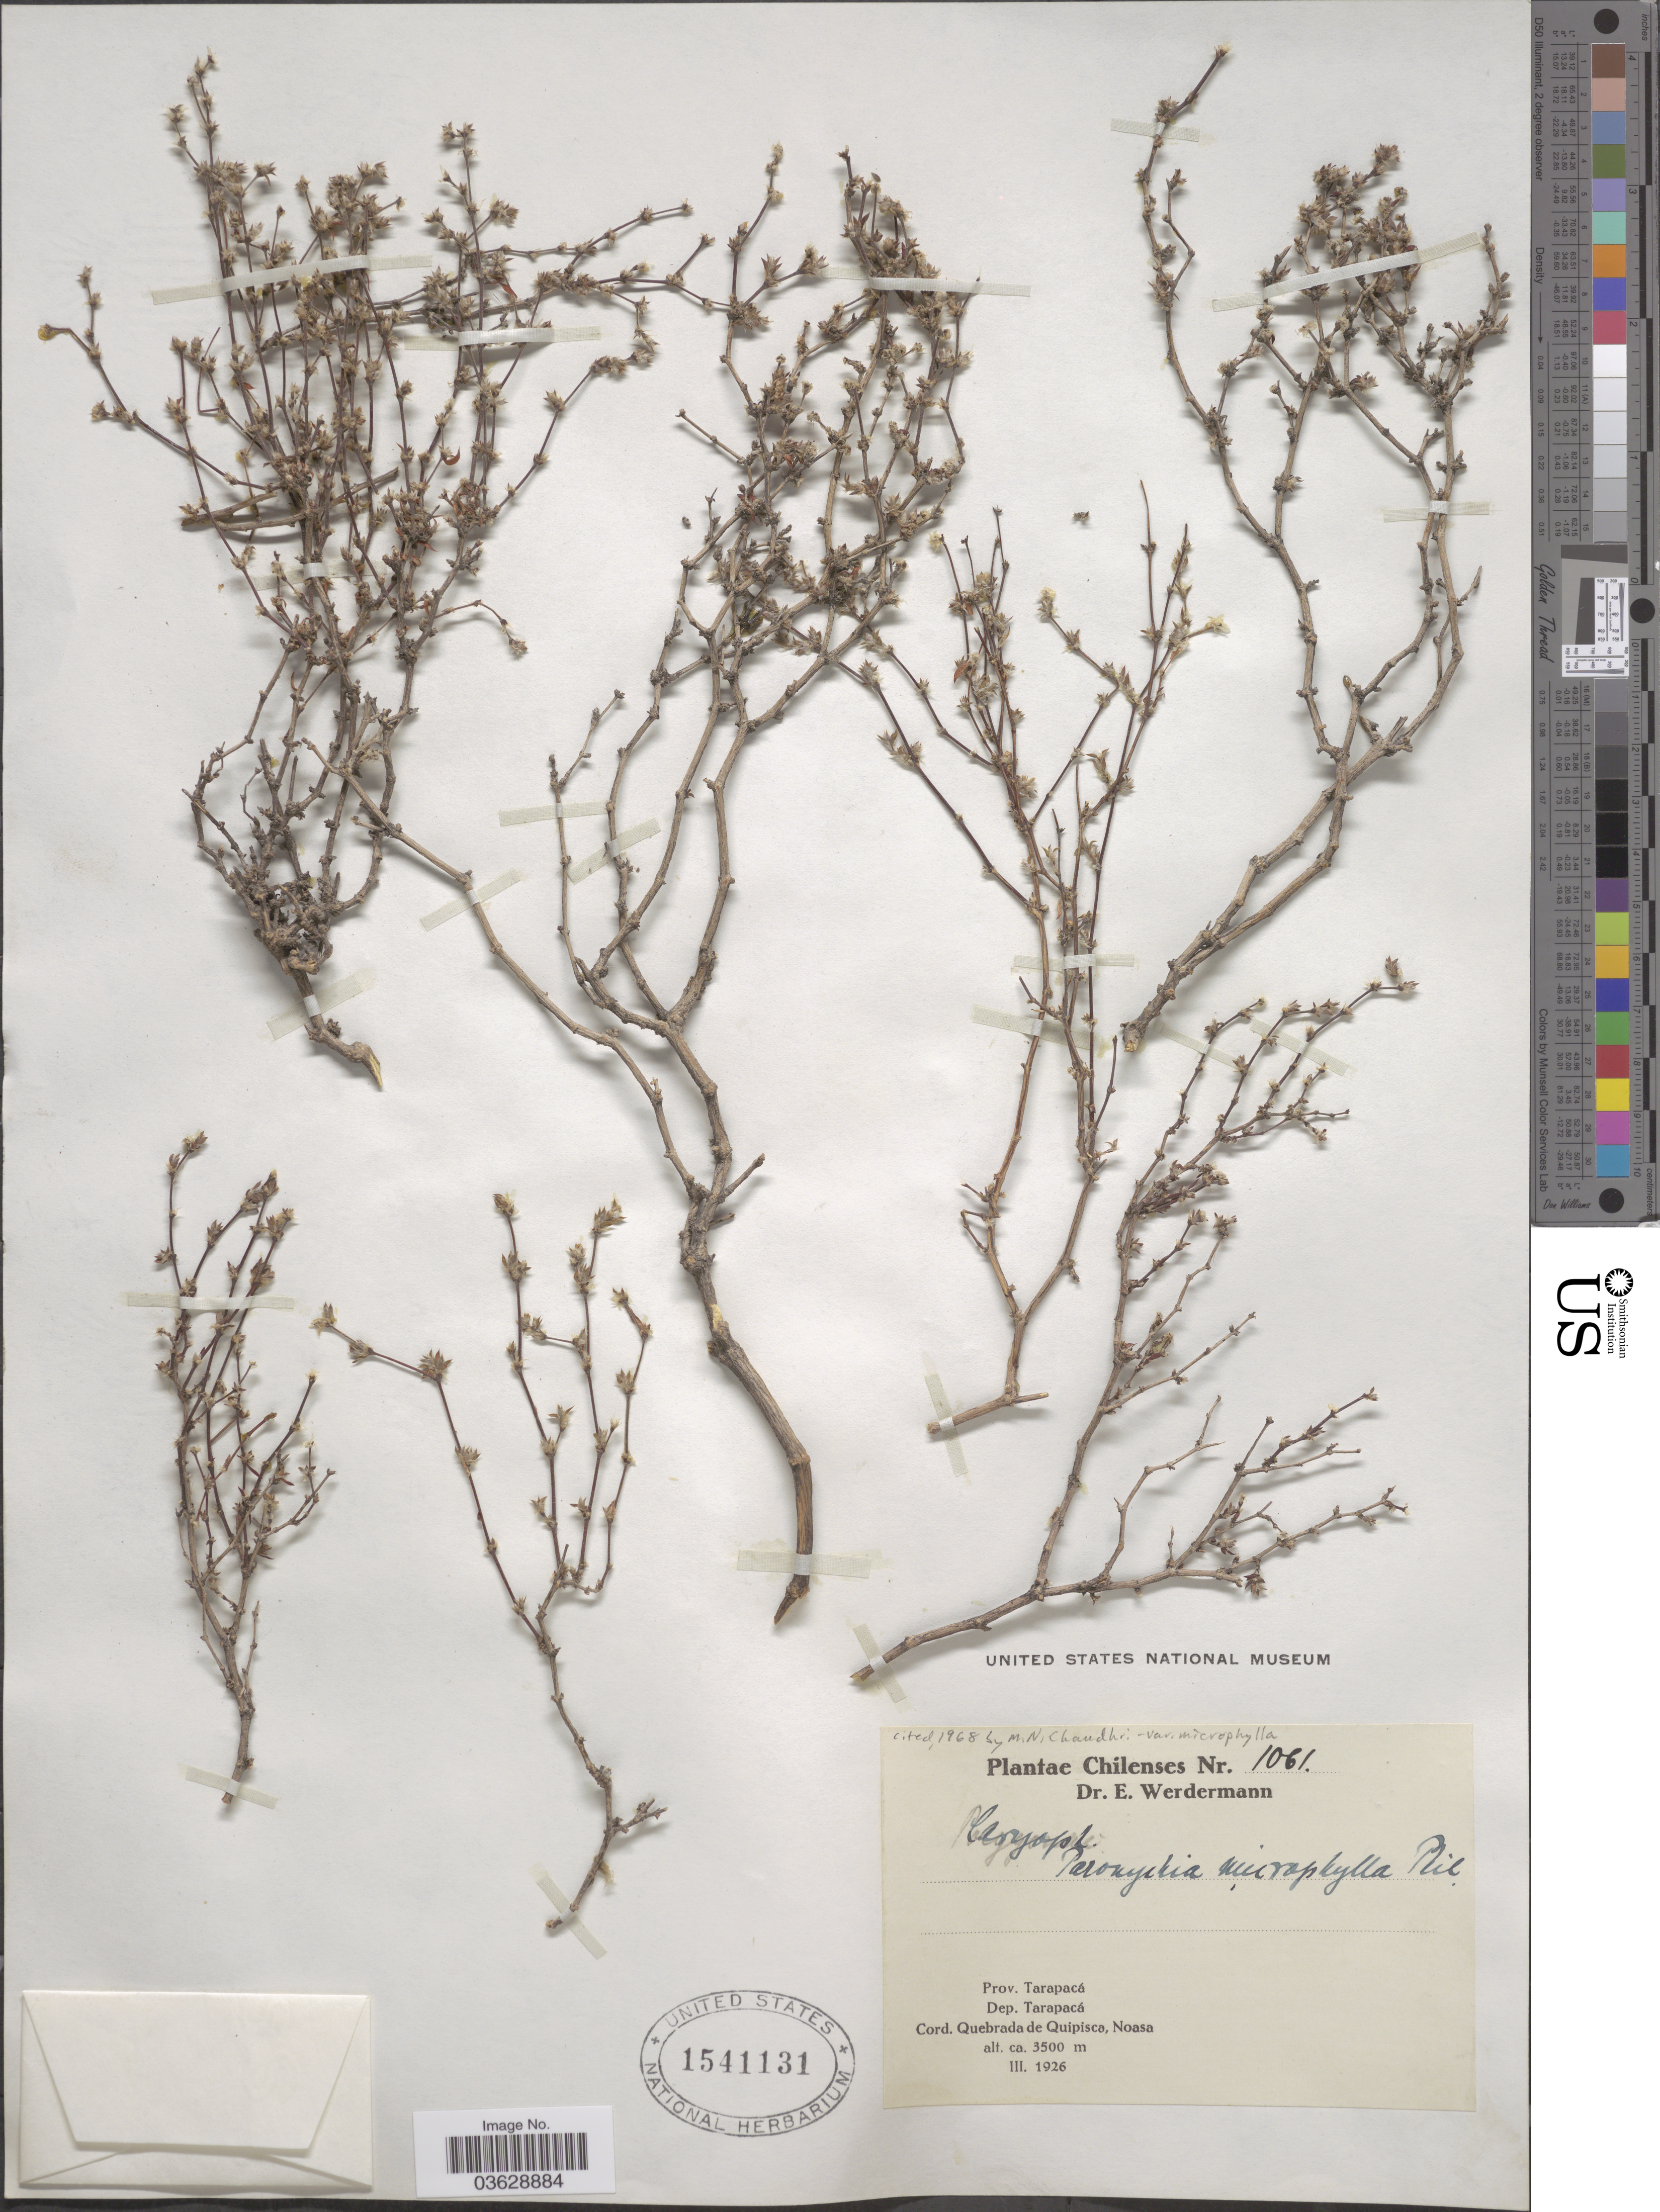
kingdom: Plantae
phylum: Tracheophyta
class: Magnoliopsida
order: Caryophyllales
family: Caryophyllaceae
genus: Paronychia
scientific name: Paronychia microphylla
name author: Phil.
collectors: E. Werdermann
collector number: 1061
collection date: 1926-03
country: Chile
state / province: Tarapacá (I)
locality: Prov. Tarapacá. Dep. Tarapacá. Cord. Quebrada de Quipisca, Noasa.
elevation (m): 3500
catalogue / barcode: US 154131